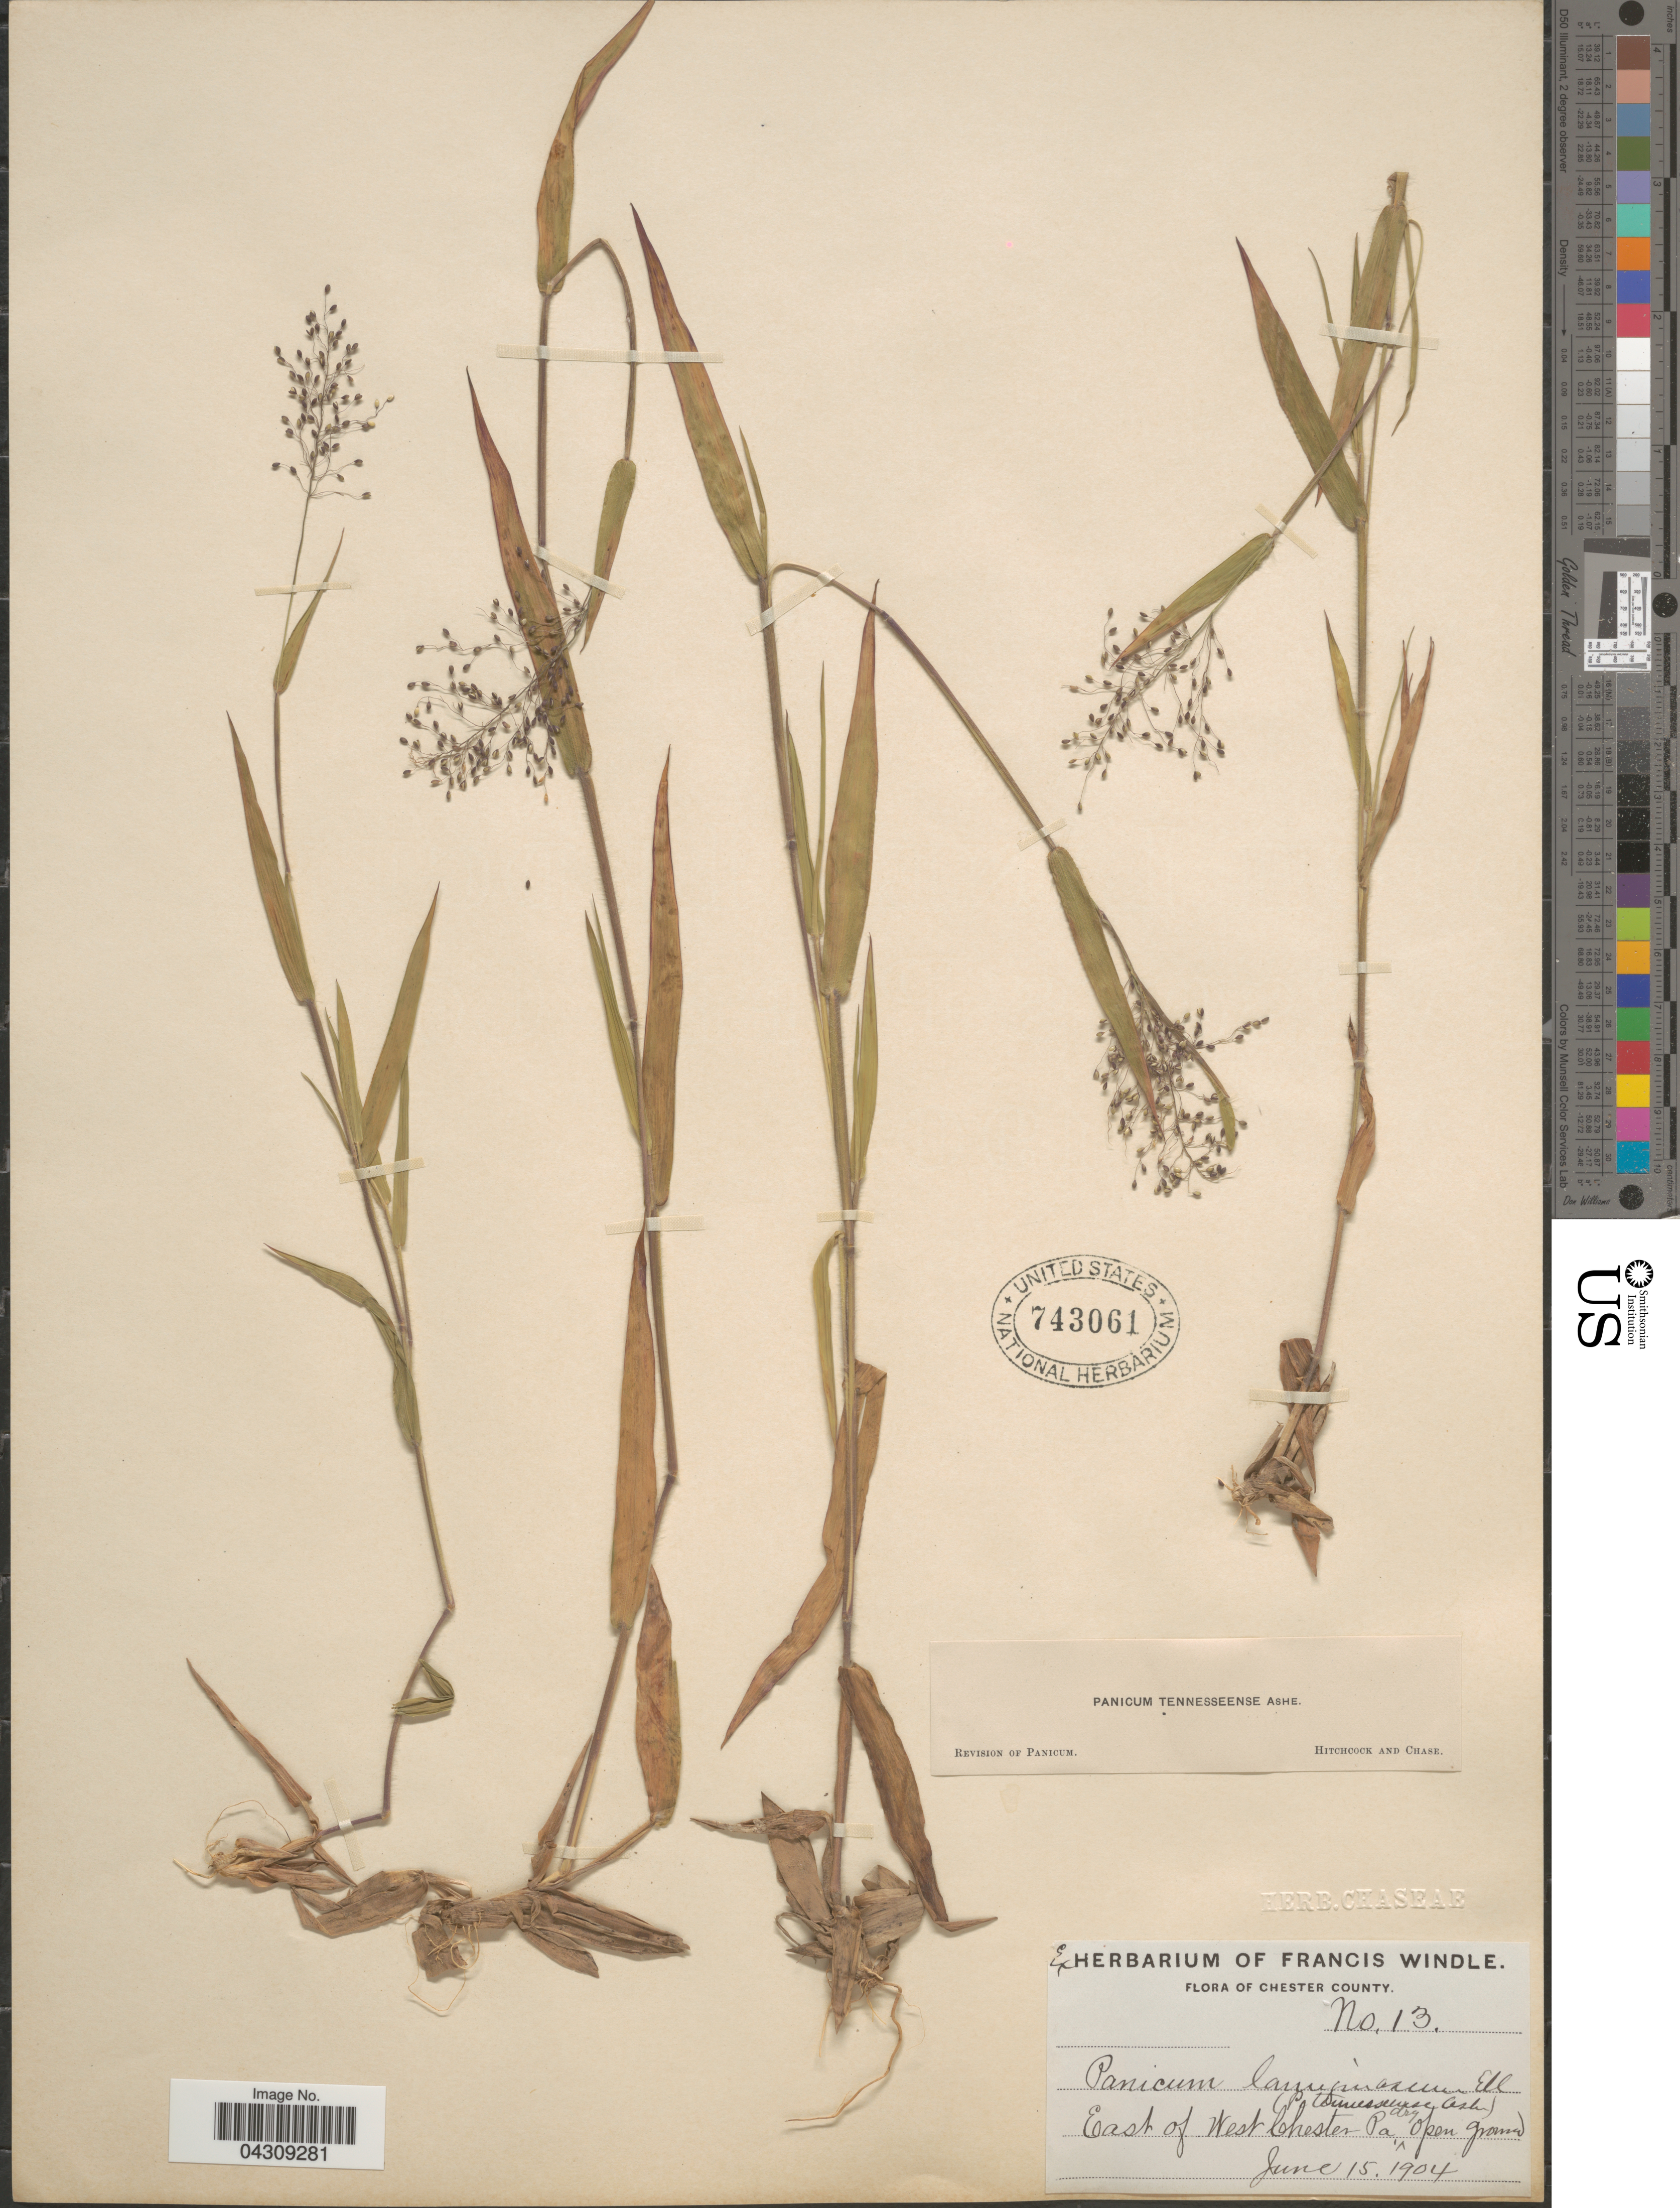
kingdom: Plantae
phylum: Tracheophyta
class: Liliopsida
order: Poales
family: Poaceae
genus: Dichanthelium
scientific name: Dichanthelium acuminatum var. acuminatum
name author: (Sw.) Gould & C.A. Clark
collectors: ex herb. F. Windle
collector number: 13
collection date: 1904-06-15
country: United States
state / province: Pennsylvania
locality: Chester County. East of West Chester.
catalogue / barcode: US 743061